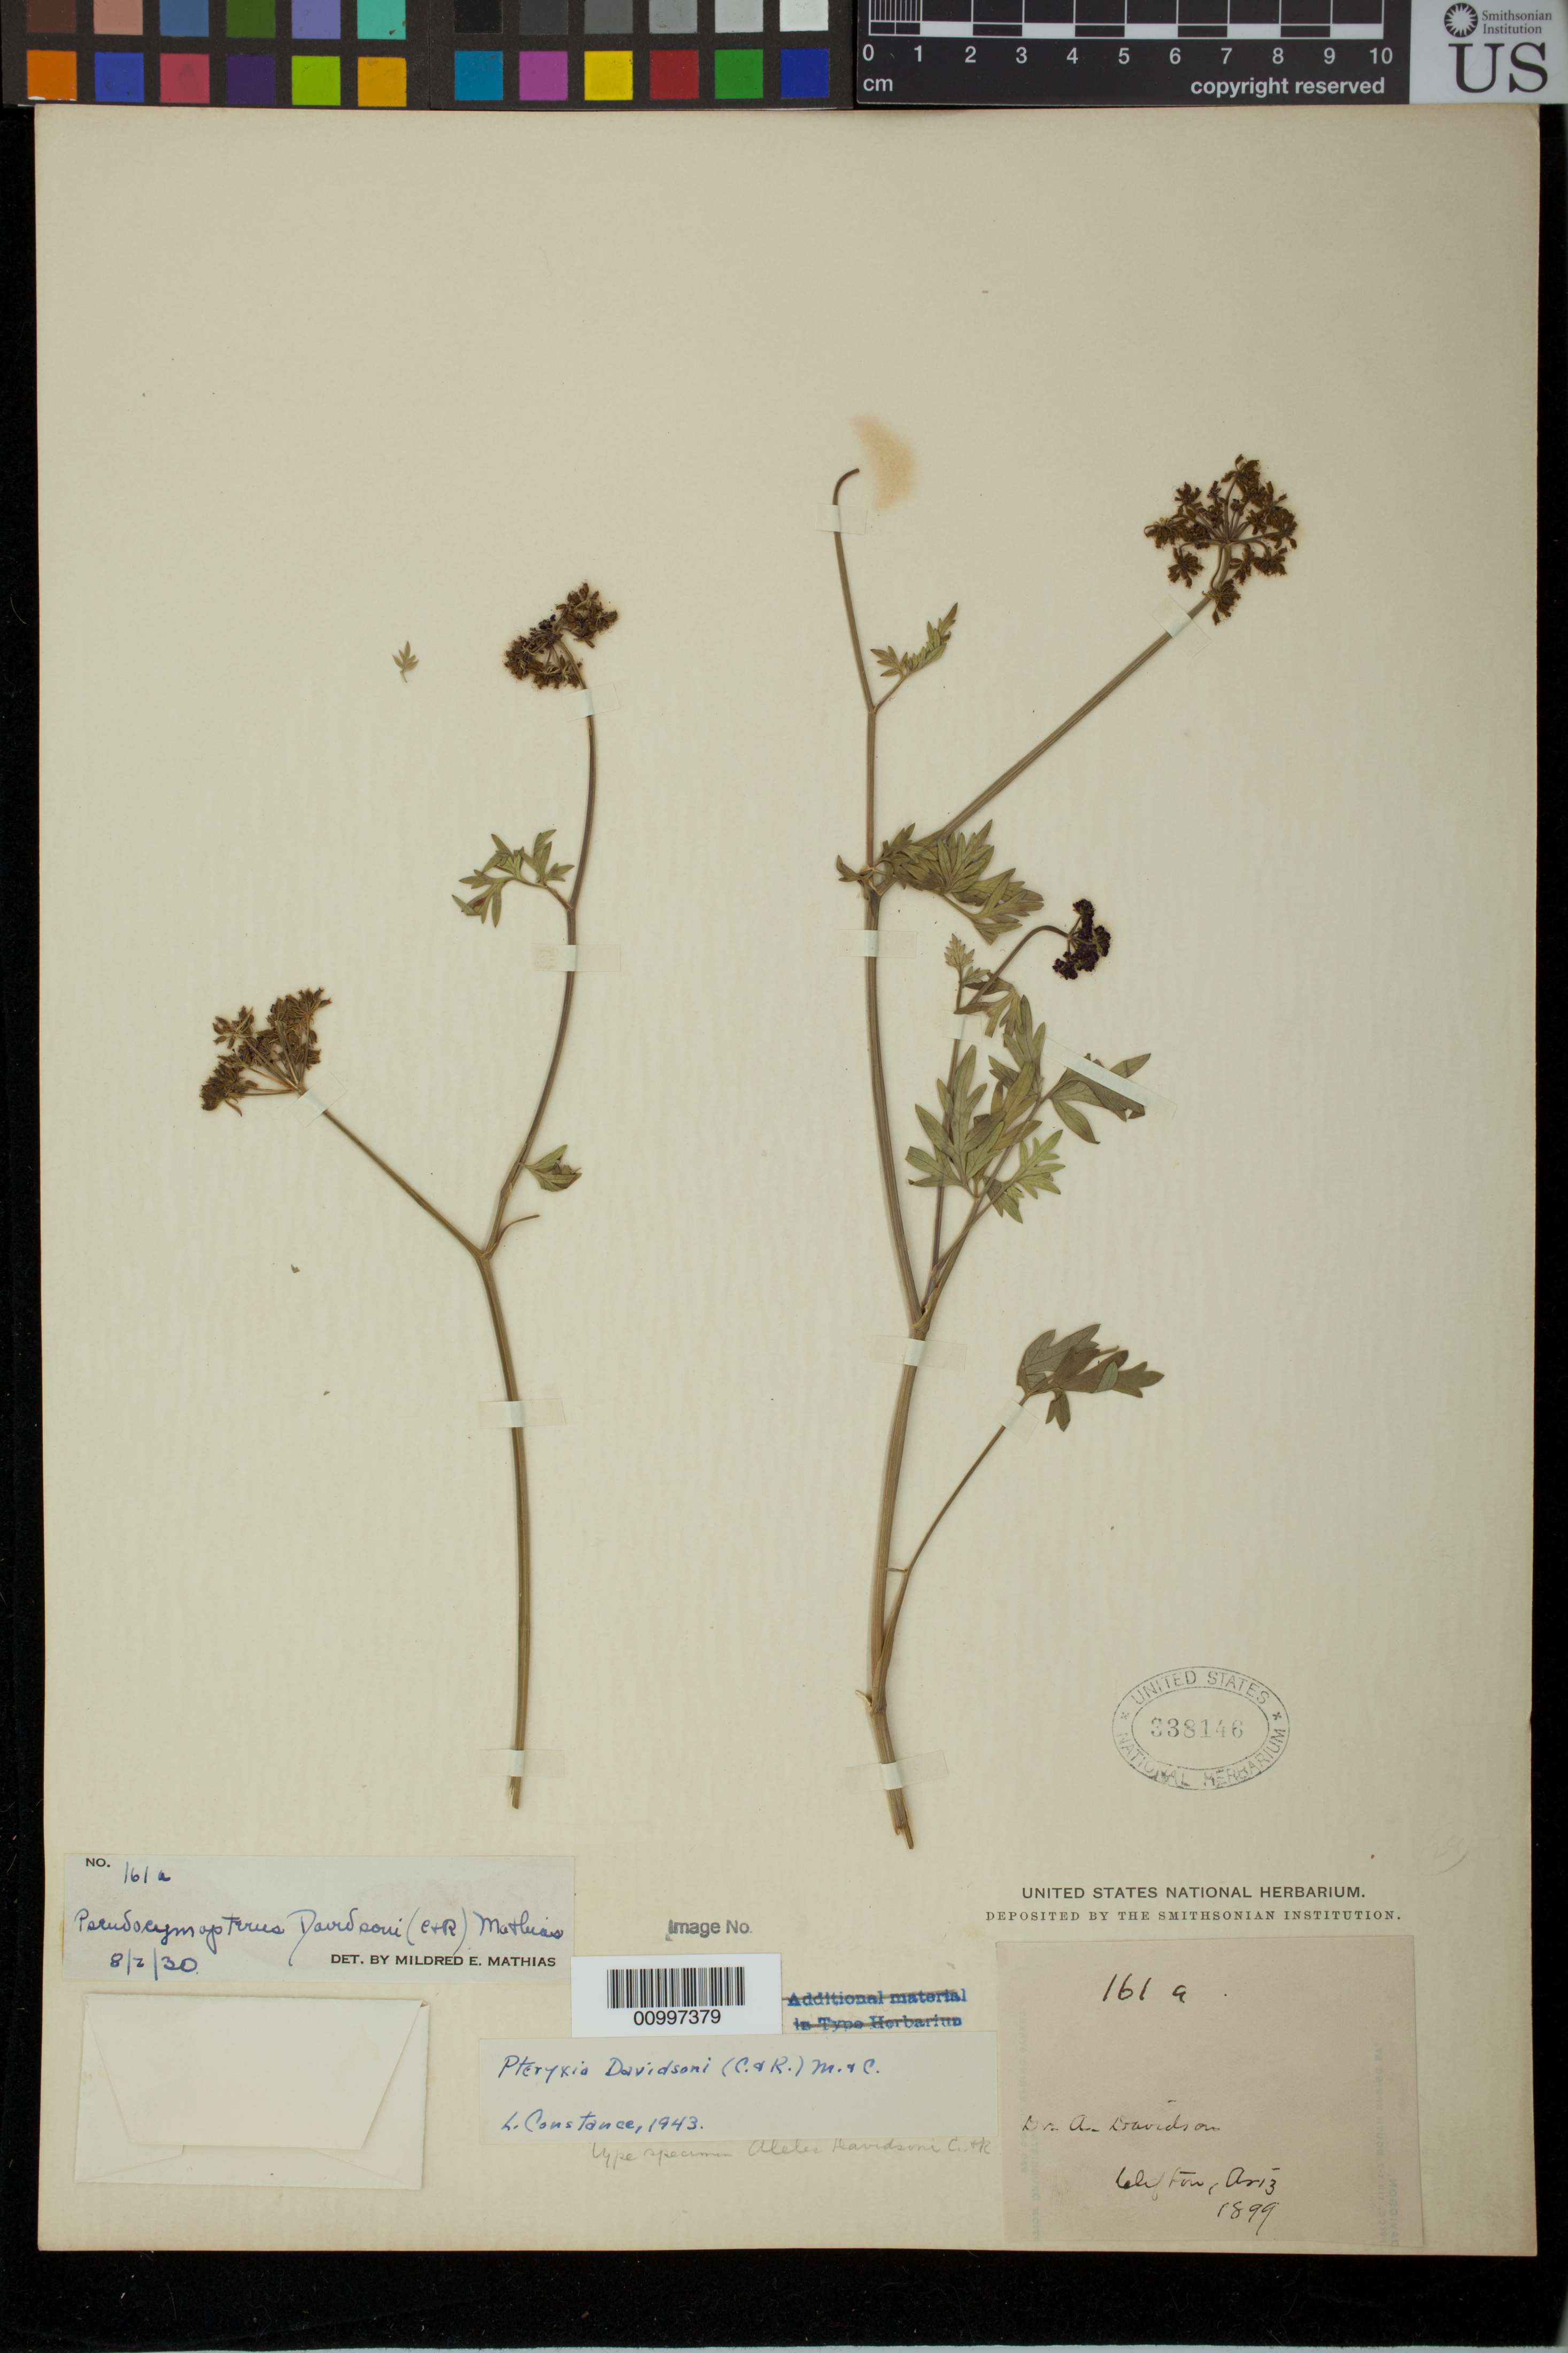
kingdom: Plantae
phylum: Tracheophyta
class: Magnoliopsida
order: Apiales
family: Apiaceae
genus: Aletes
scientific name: Aletes davidsonii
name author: J.M. Coult. & Rose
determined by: Constance, L., (UC), University of California Berkeley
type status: Possible Type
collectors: A. Davidson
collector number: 161a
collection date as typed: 1899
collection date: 1899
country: United States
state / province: Arizona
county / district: Greenlee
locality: Clifton.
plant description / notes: Collection number matches holotype (US) but collection date does not.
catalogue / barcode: US 338146